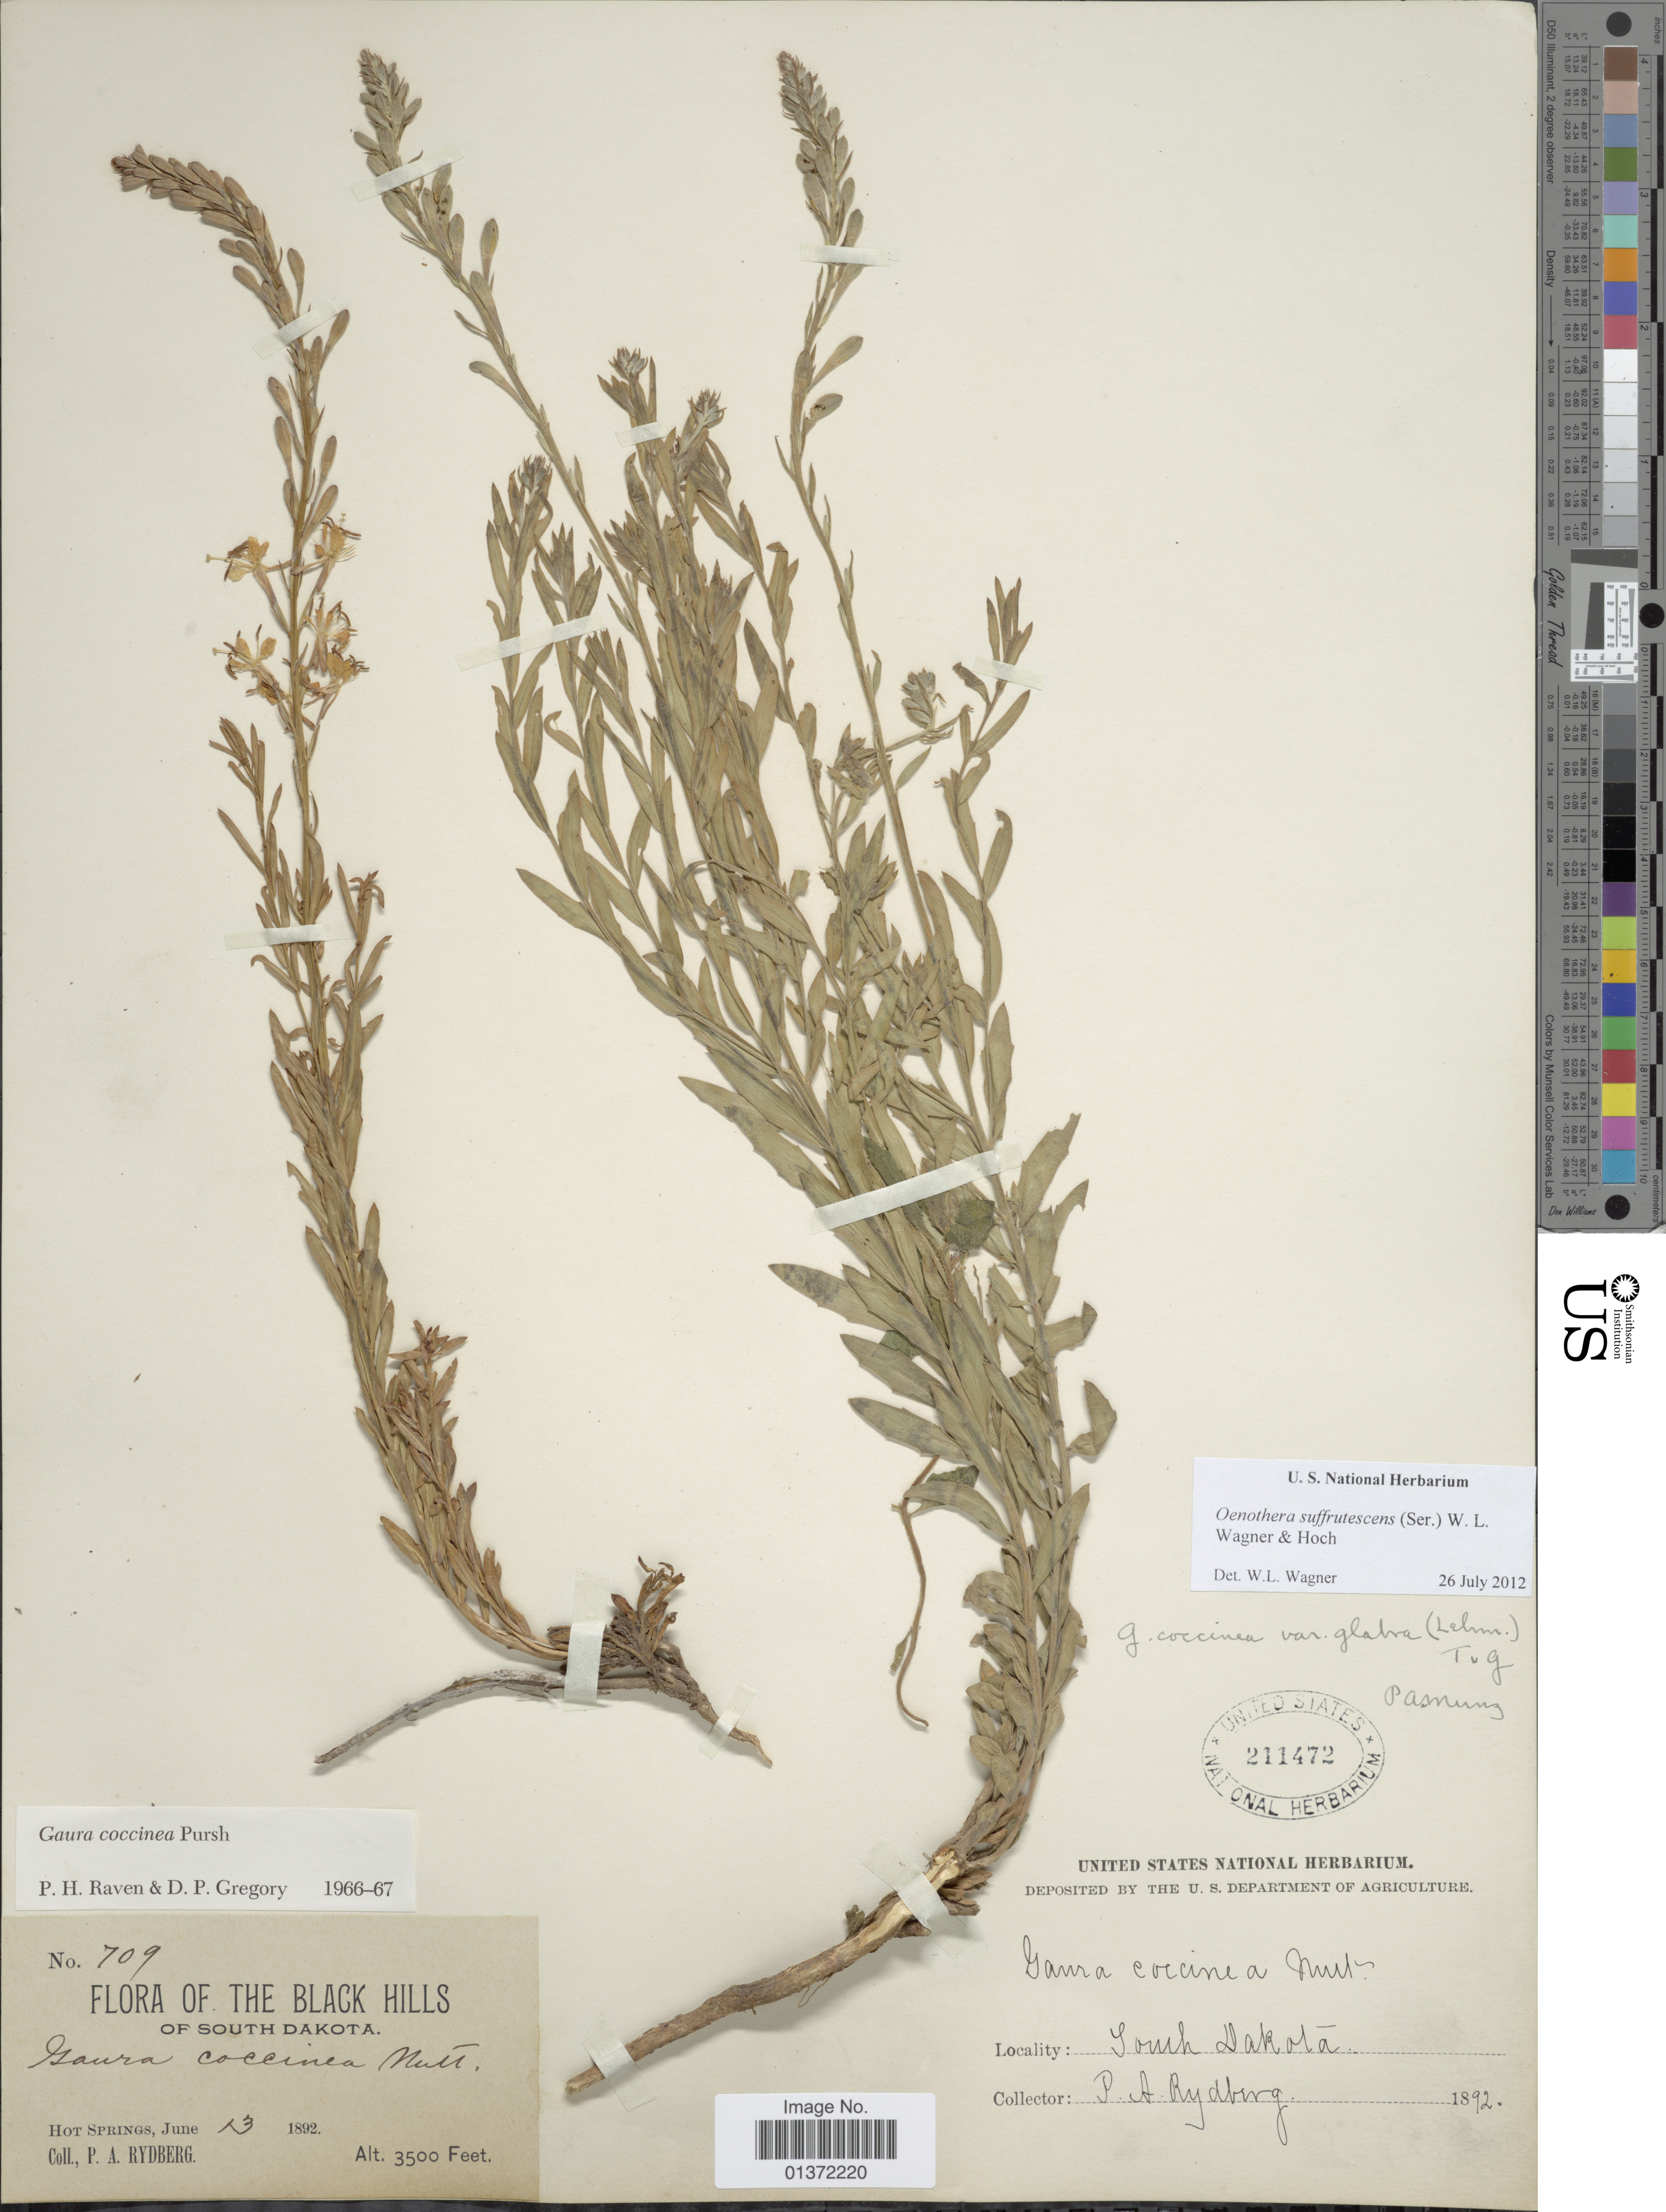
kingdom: Plantae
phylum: Tracheophyta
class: Magnoliopsida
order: Myrtales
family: Onagraceae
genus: Oenothera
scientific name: Oenothera suffrutescens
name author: (Ser.) W.L. Wagner & Hoch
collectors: P. A. Rydberg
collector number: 709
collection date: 1892-06-13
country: United States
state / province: South Dakota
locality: Black Hills, Hot Springs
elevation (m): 1067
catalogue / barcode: US 211472